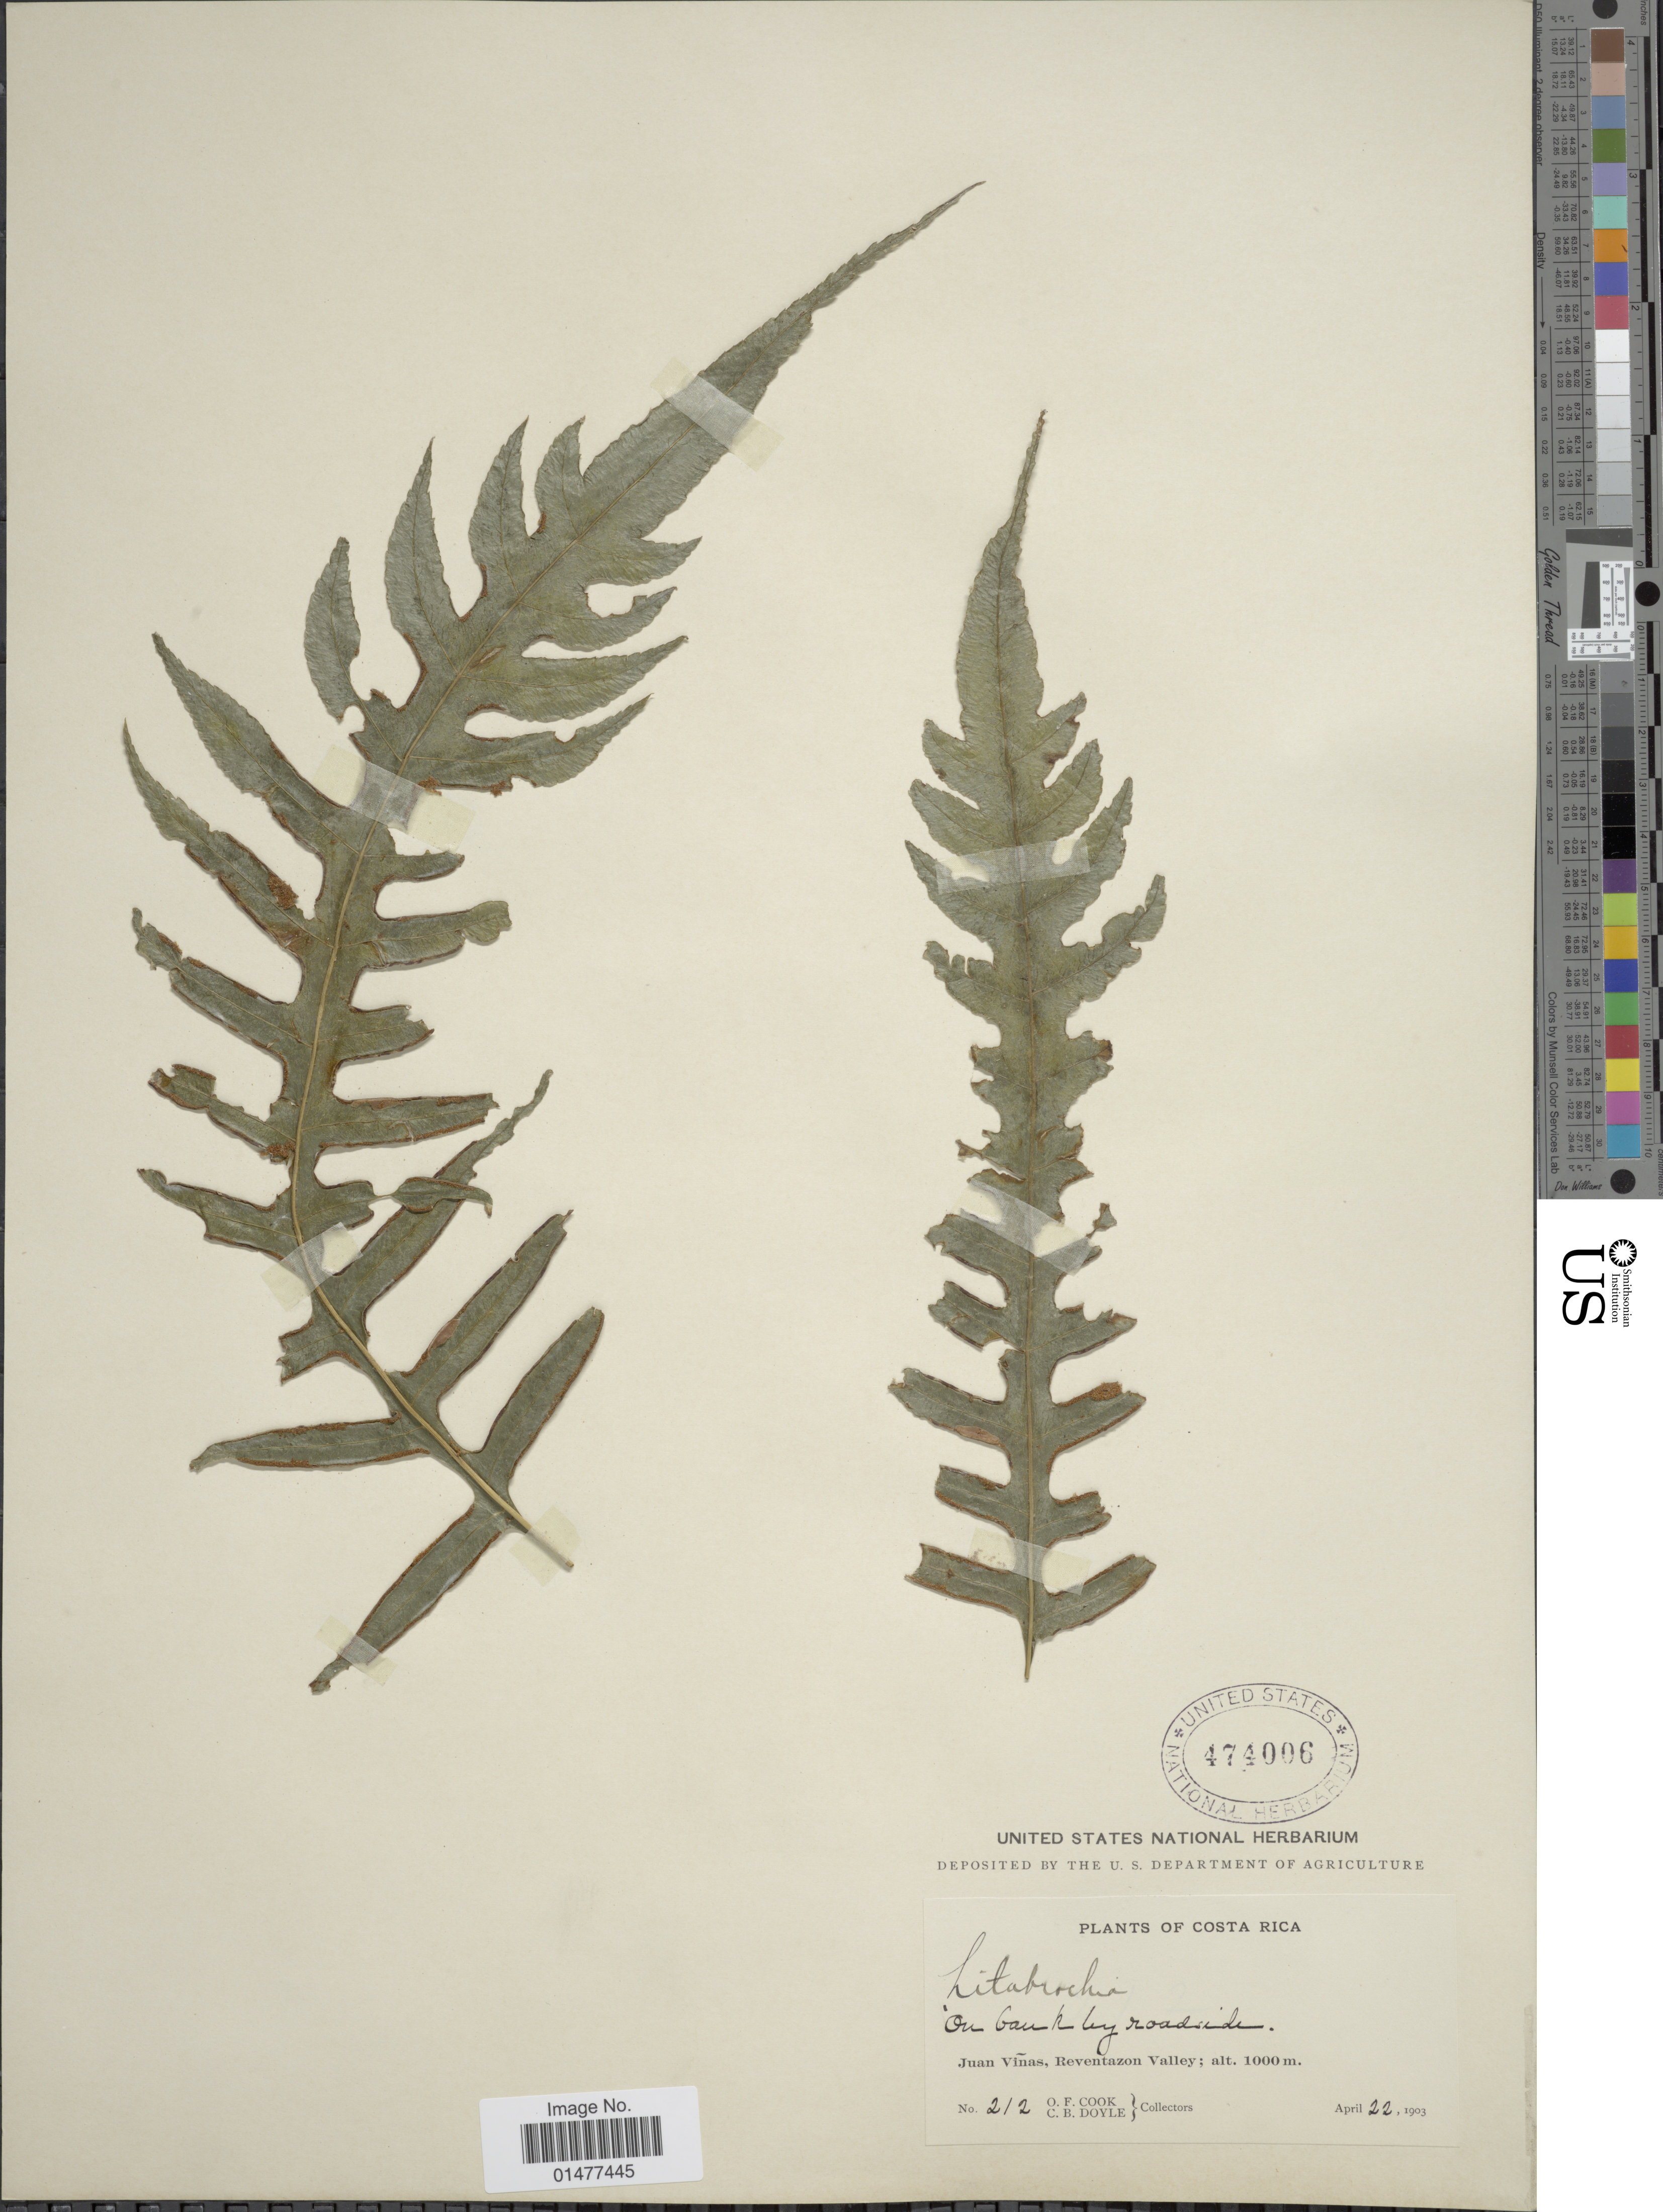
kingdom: Plantae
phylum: Tracheophyta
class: Polypodiopsida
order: Polypodiales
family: Pteridaceae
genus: Pteris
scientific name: Pteris altissima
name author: Poir.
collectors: O. F. Cook & C. Doyle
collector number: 212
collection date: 1903-04-22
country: Costa Rica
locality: Juan Viñas, Reventazon Valley, on bank by roadside.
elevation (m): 1000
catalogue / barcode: US 474006